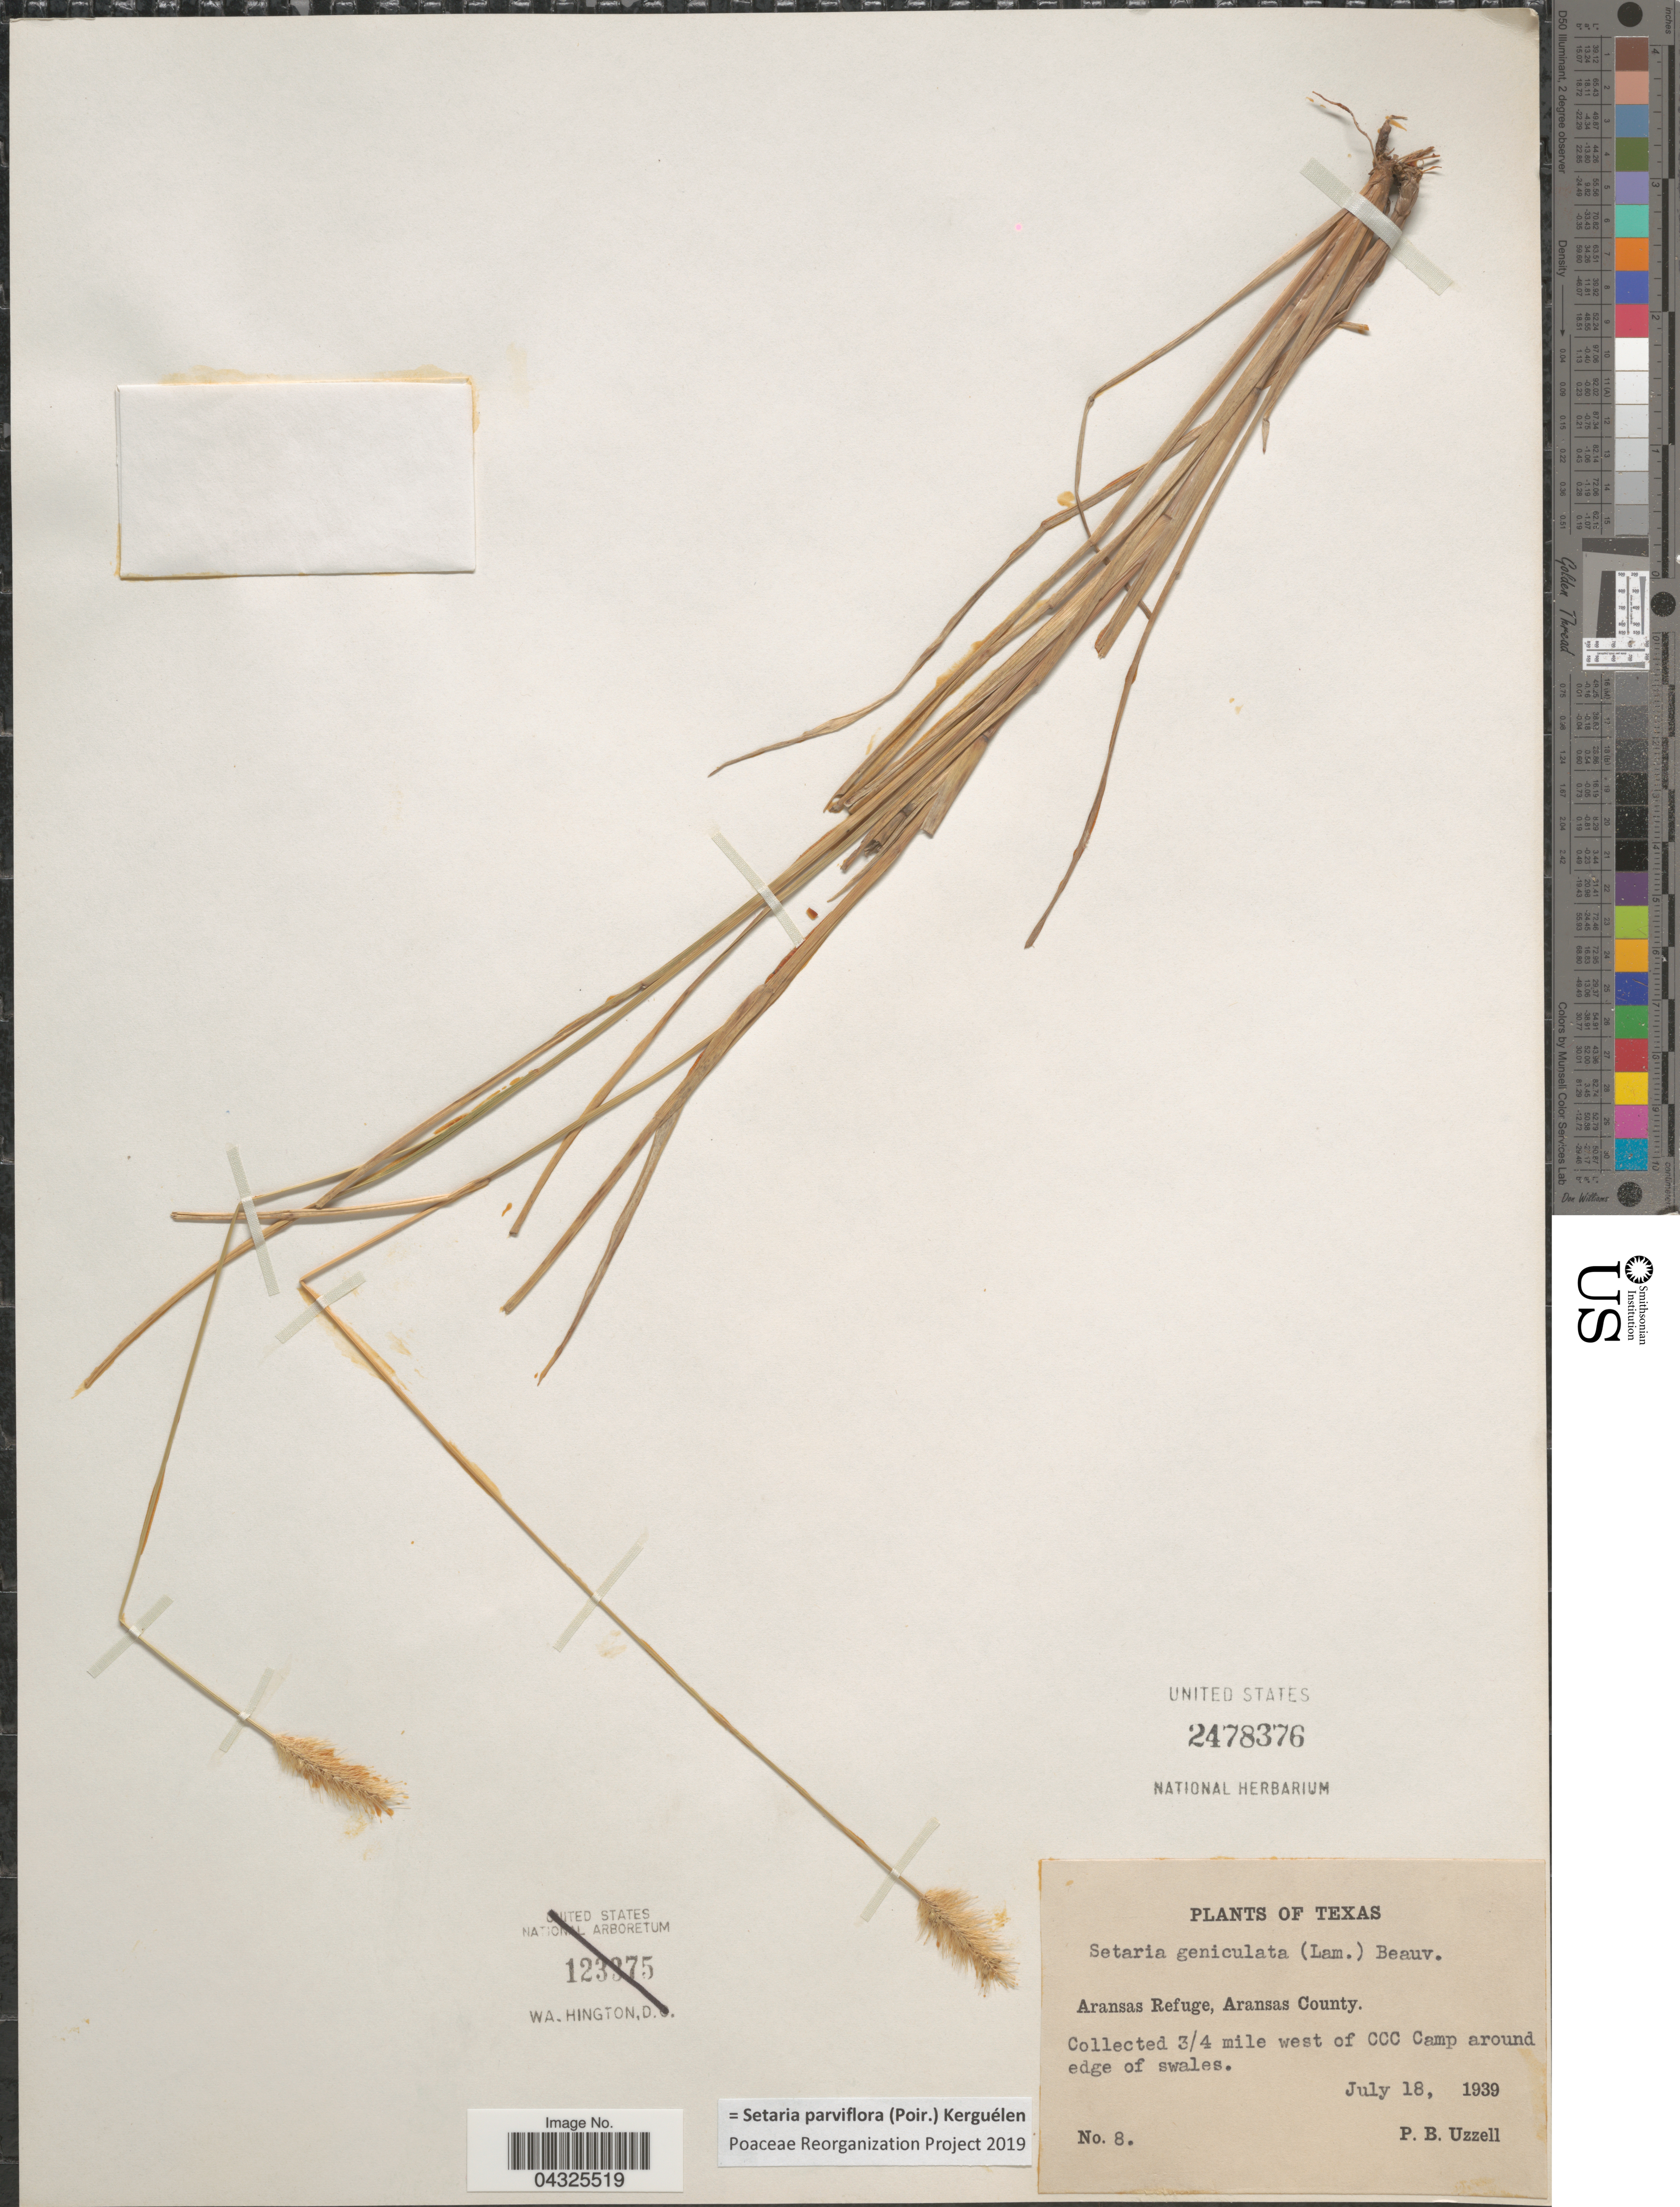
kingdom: Plantae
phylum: Tracheophyta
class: Liliopsida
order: Poales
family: Poaceae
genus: Setaria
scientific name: Setaria parviflora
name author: (Poir.) Kerguélen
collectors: P. Uzzell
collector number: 8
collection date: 1939-07-18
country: United States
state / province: Texas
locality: Aransas Refuge, Aransas County. ¾ mile west of CCC Camp around edge of swales.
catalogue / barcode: US 2478376